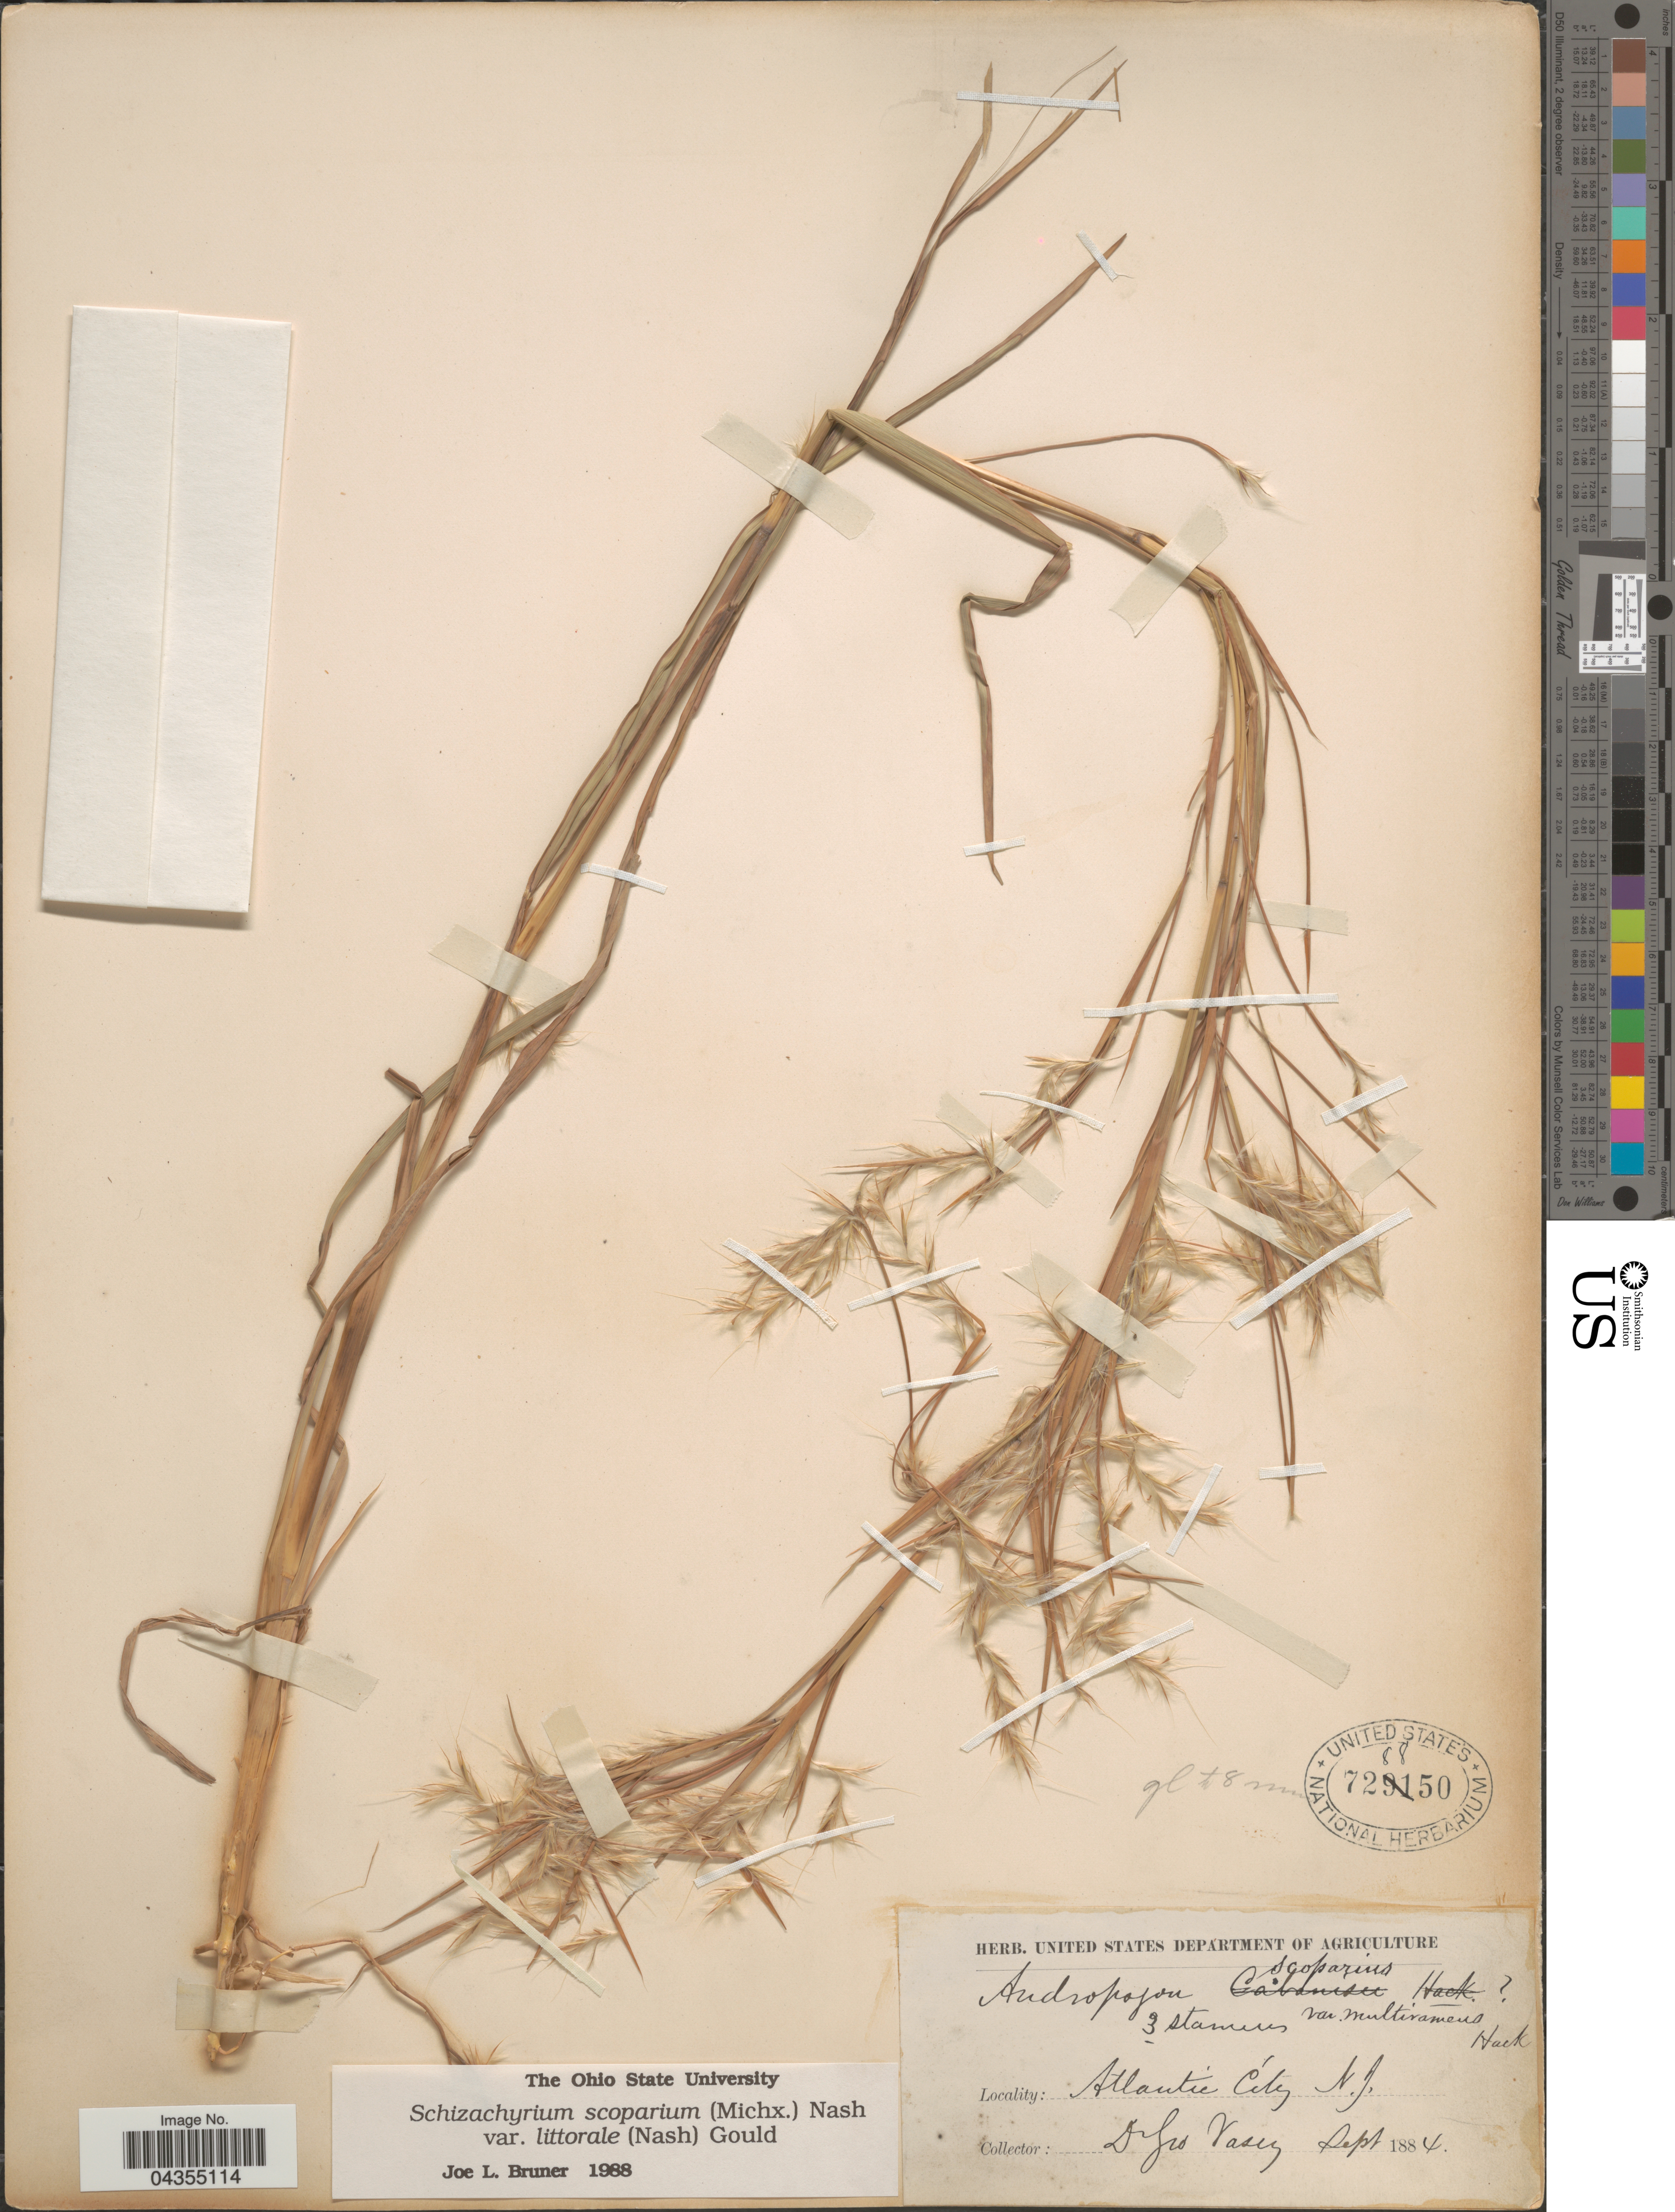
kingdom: Plantae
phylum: Tracheophyta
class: Liliopsida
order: Poales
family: Poaceae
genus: Schizachyrium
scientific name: Schizachyrium scoparium var. littorale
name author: (Nash) Gould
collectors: G. R. Vasey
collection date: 1884-09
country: United States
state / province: New Jersey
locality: Atlantic City.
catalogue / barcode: US 728850